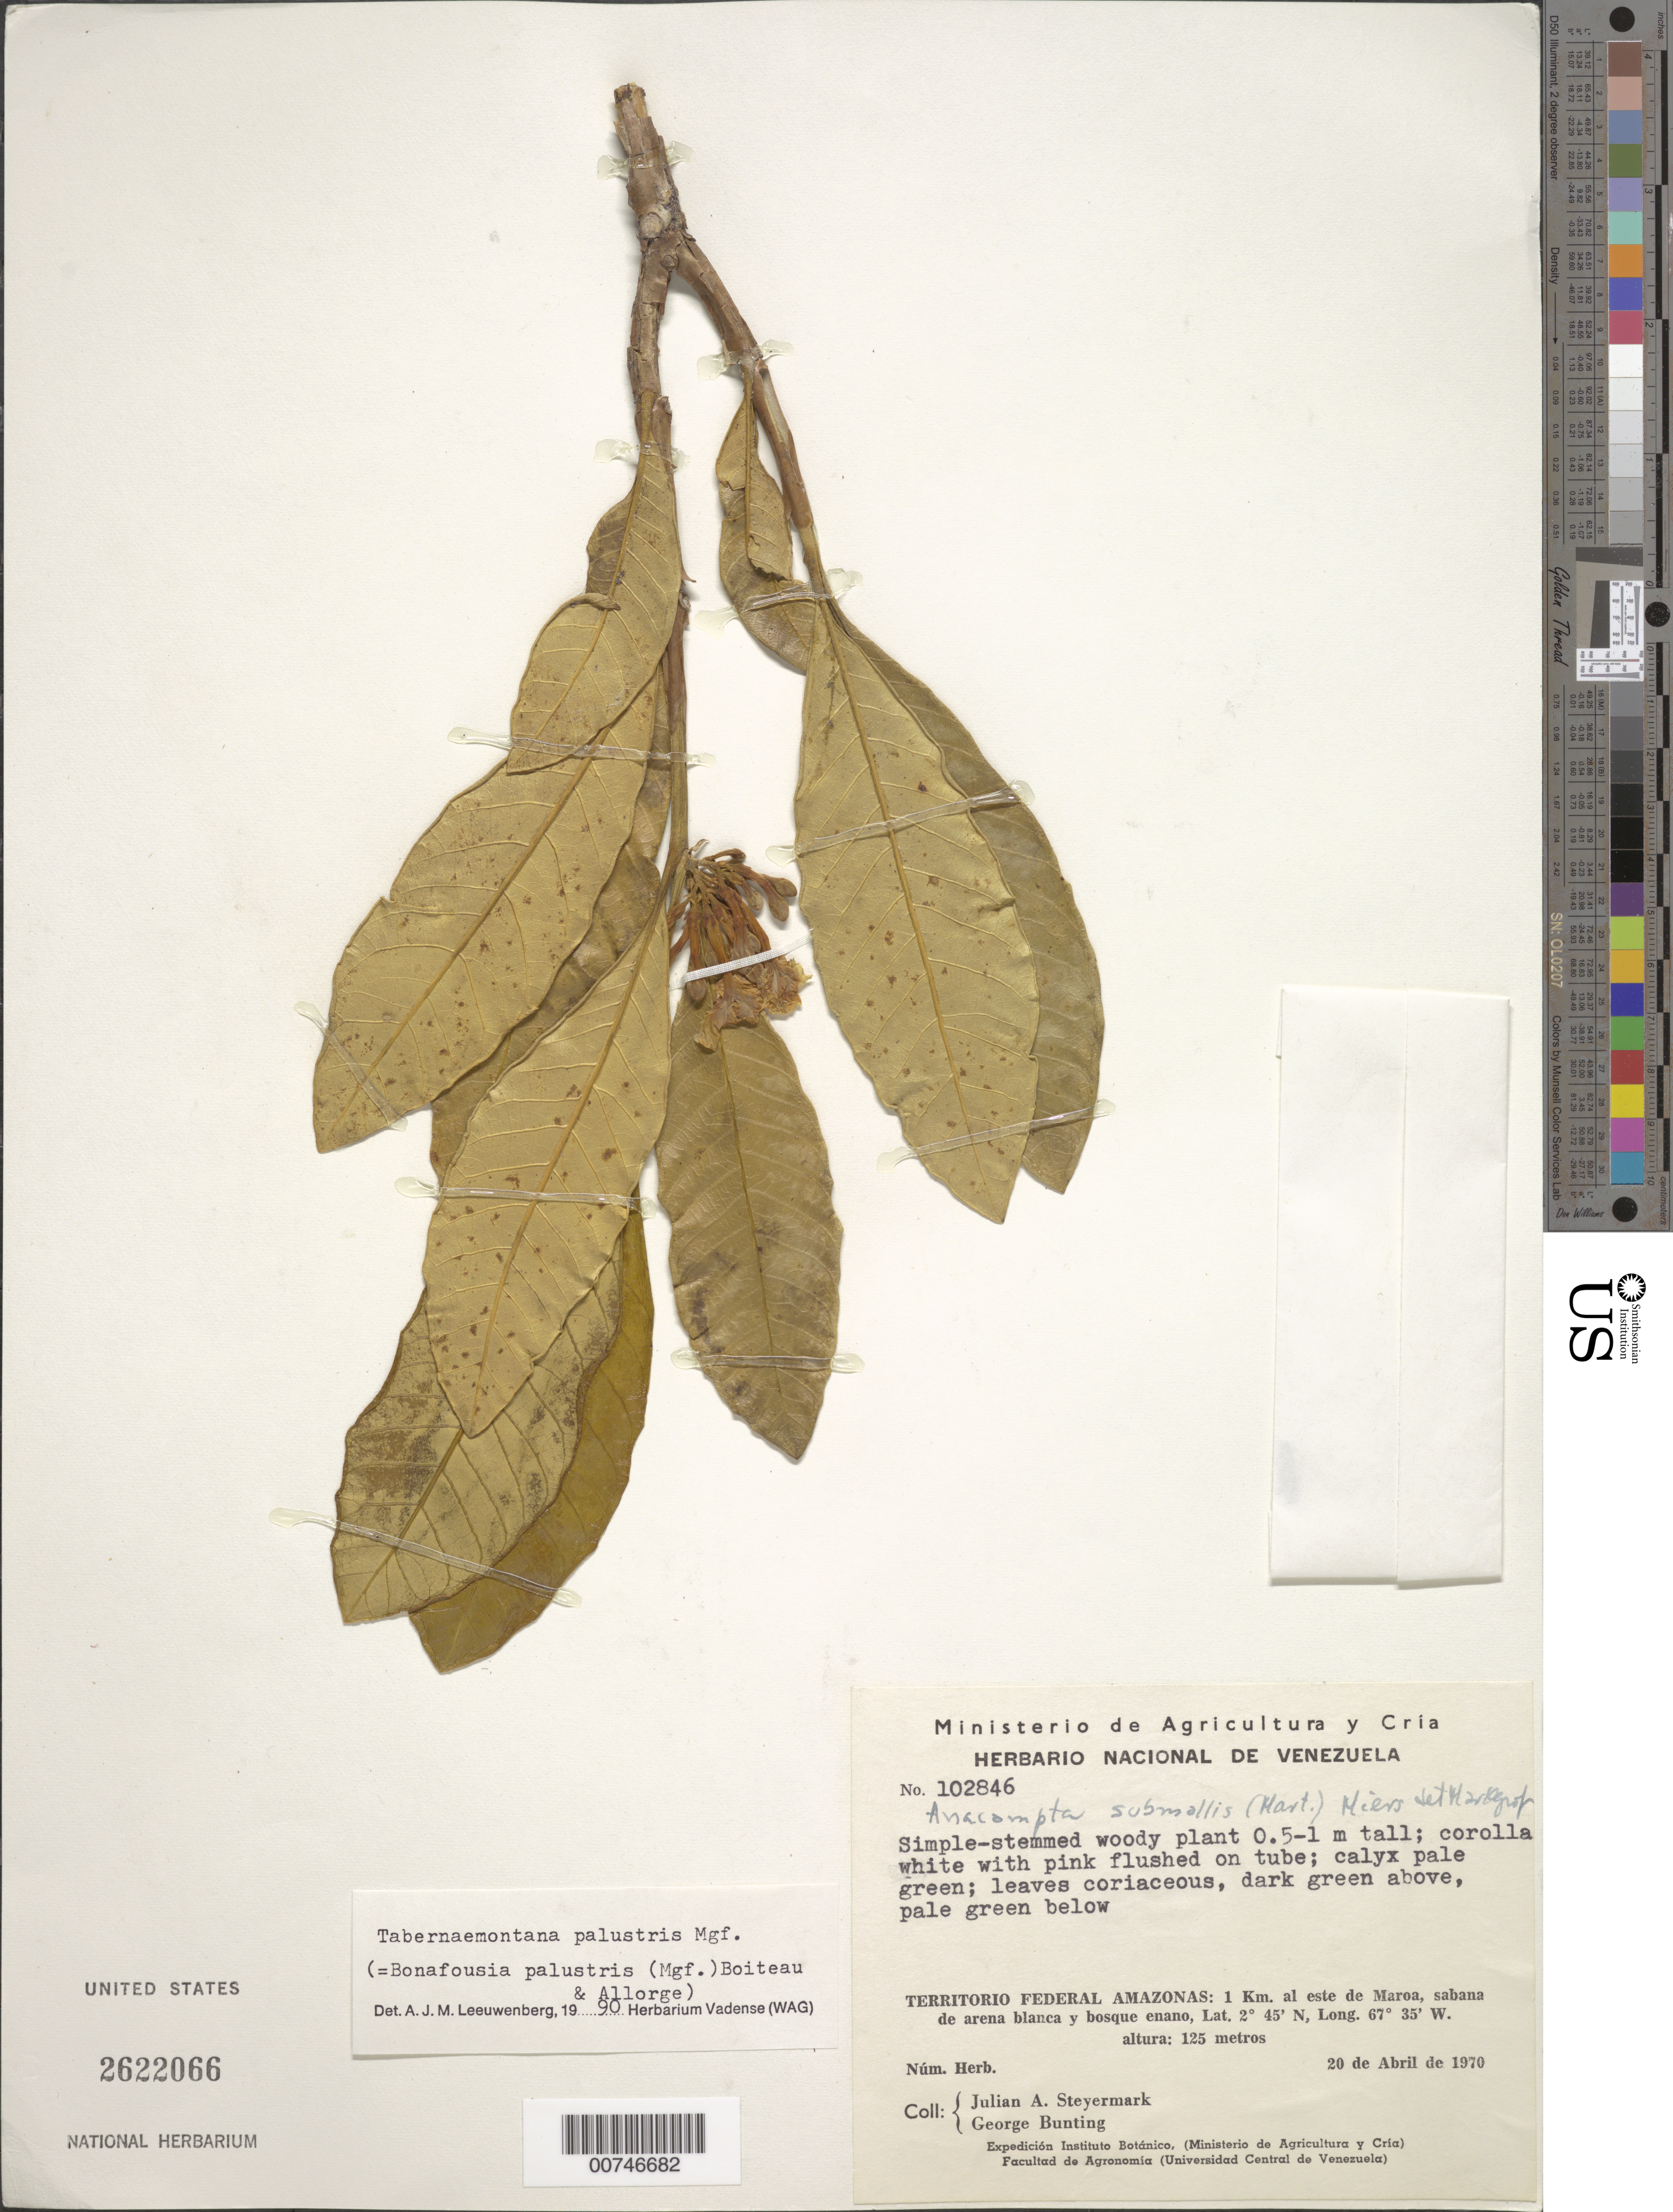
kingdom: Plantae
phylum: Tracheophyta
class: Magnoliopsida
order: Gentianales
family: Apocynaceae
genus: Tabernaemontana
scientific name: Tabernaemontana palustris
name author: Markgr.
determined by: Leeuwenberg, A. J. M.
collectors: J. Steyermark & G. S. Bunting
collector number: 102846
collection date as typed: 20-Apr-70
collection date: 1970-04-20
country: Venezuela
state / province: Amazonas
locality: Maroa, 1 km E of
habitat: White sand savanna and dwarf forest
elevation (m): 125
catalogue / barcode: US 2622066